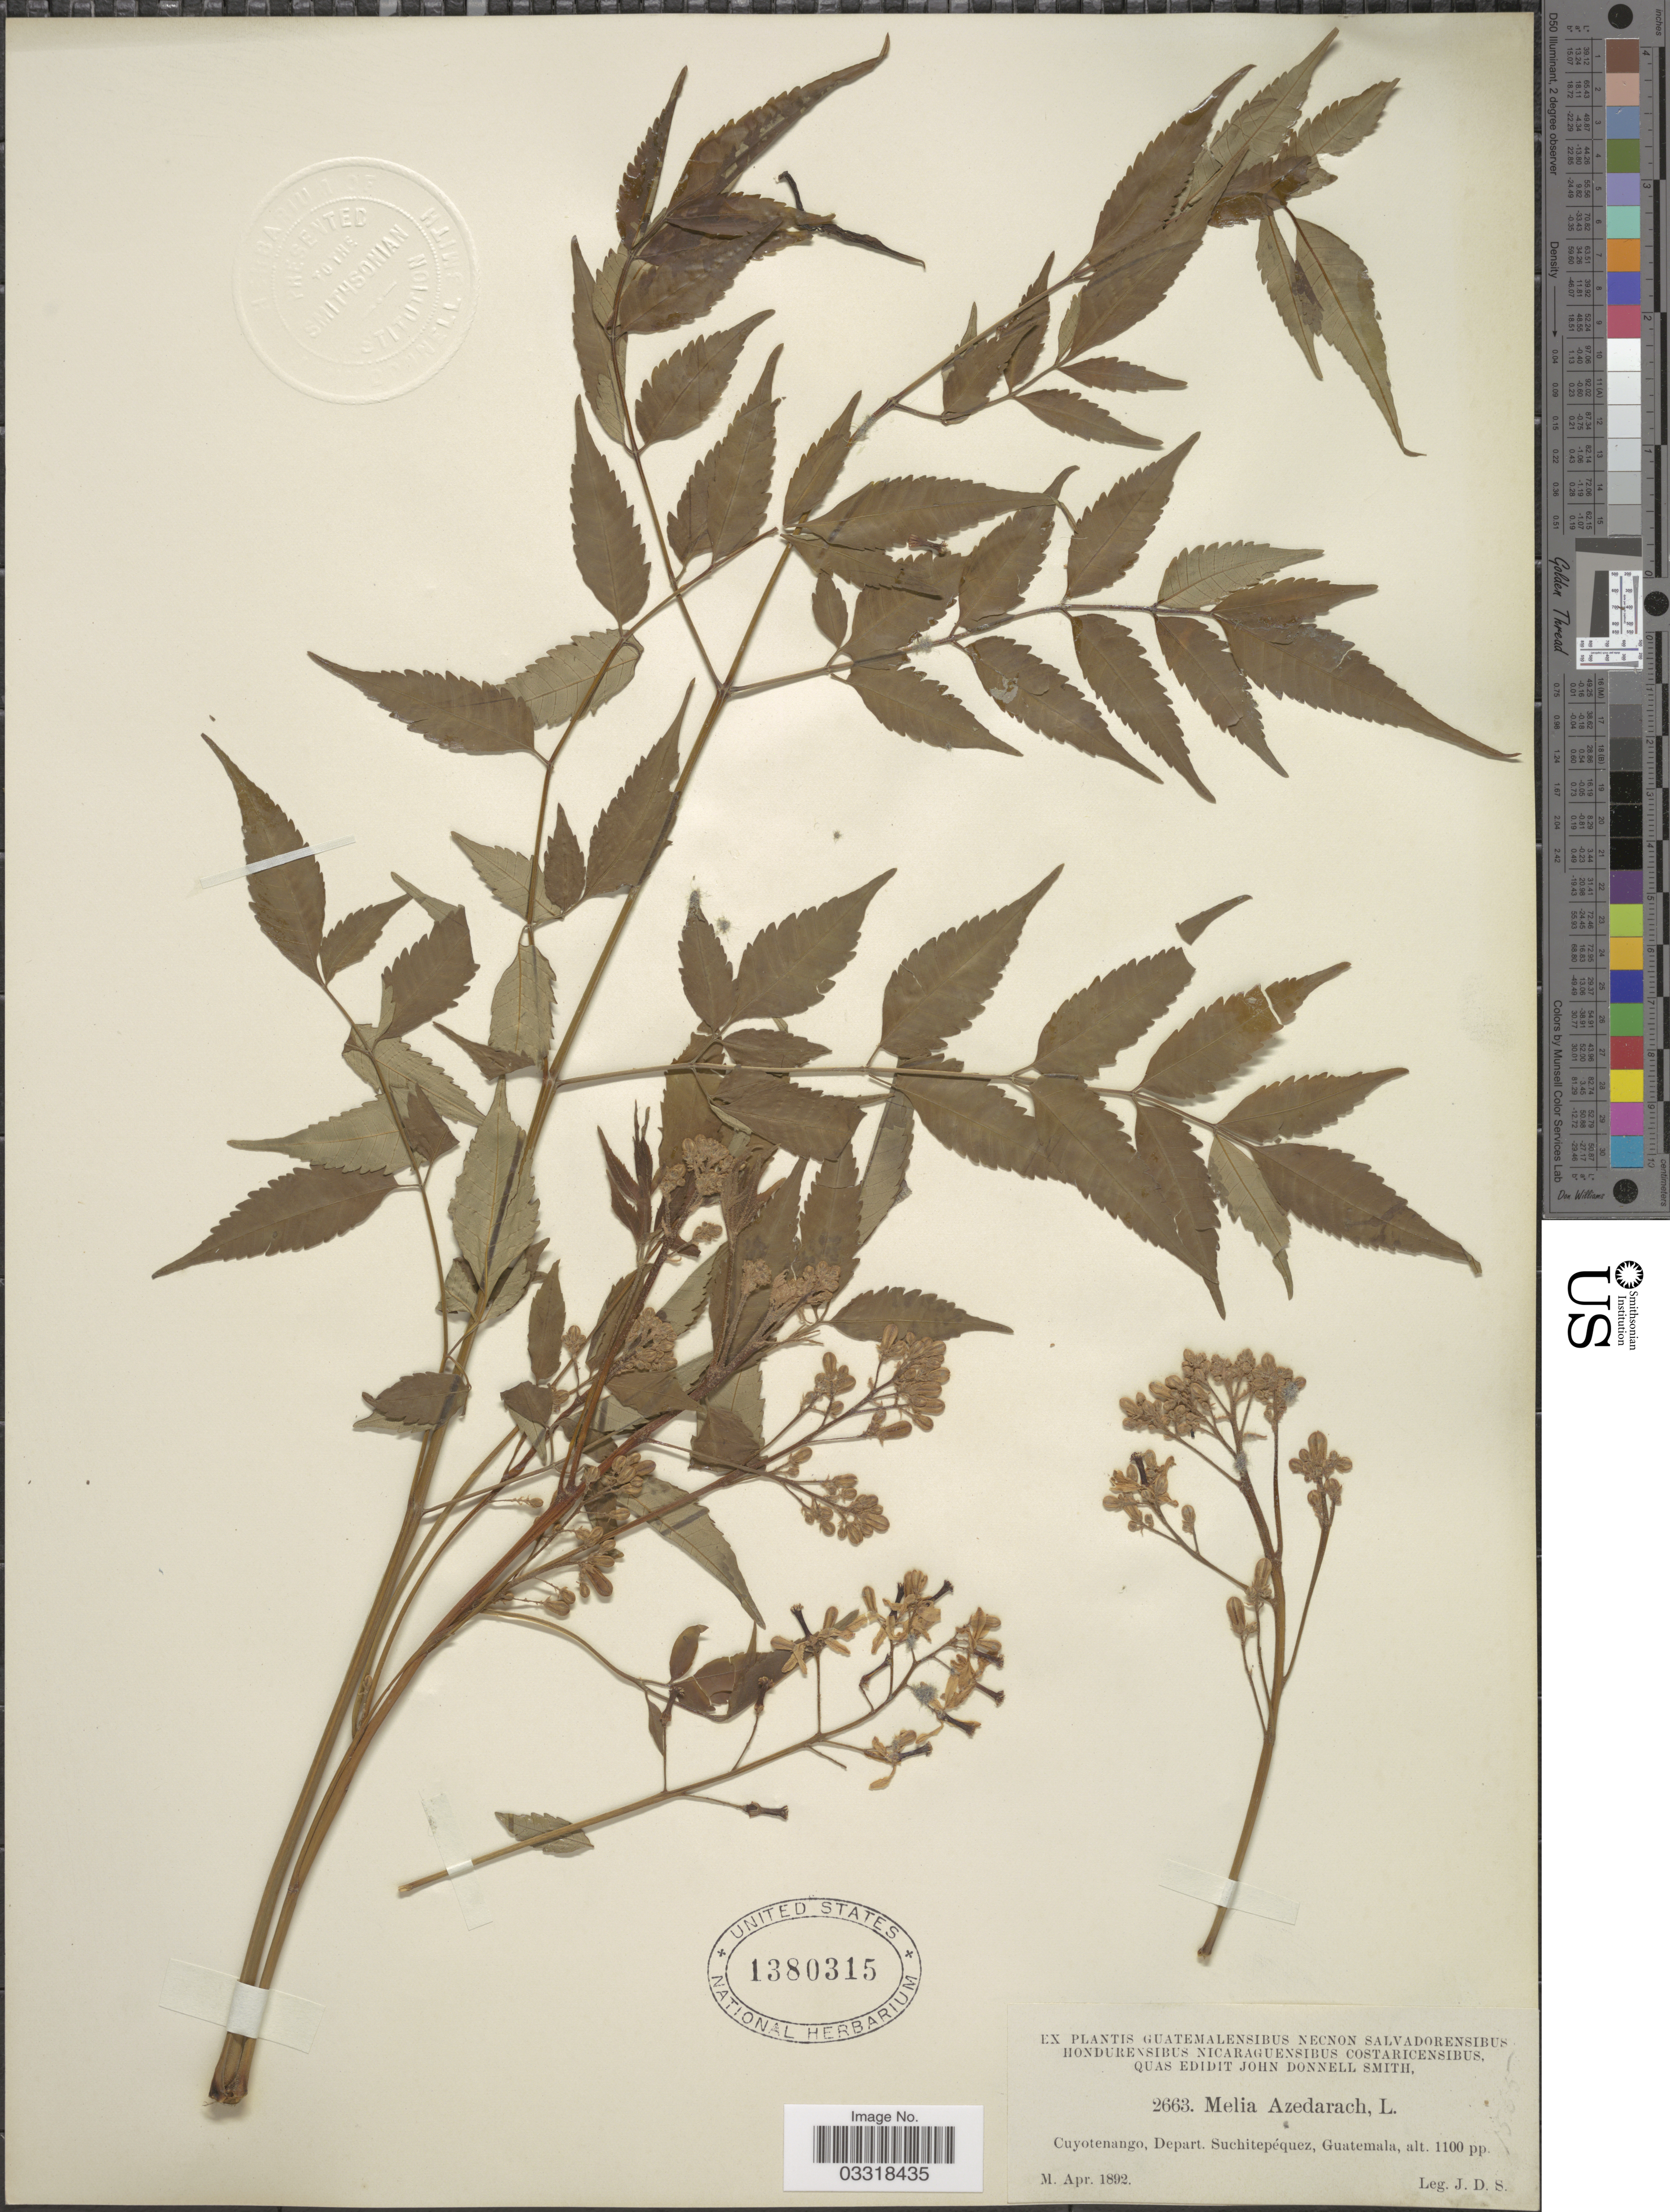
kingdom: Plantae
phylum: Tracheophyta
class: Magnoliopsida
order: Sapindales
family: Meliaceae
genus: Melia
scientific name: Melia azedarach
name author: L.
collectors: J. Donnell Smith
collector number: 2663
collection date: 1892-04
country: Guatemala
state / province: Suchitepéquez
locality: Cuyotenango, Depart. Suchitepéquez.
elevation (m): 335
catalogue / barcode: US 1380315